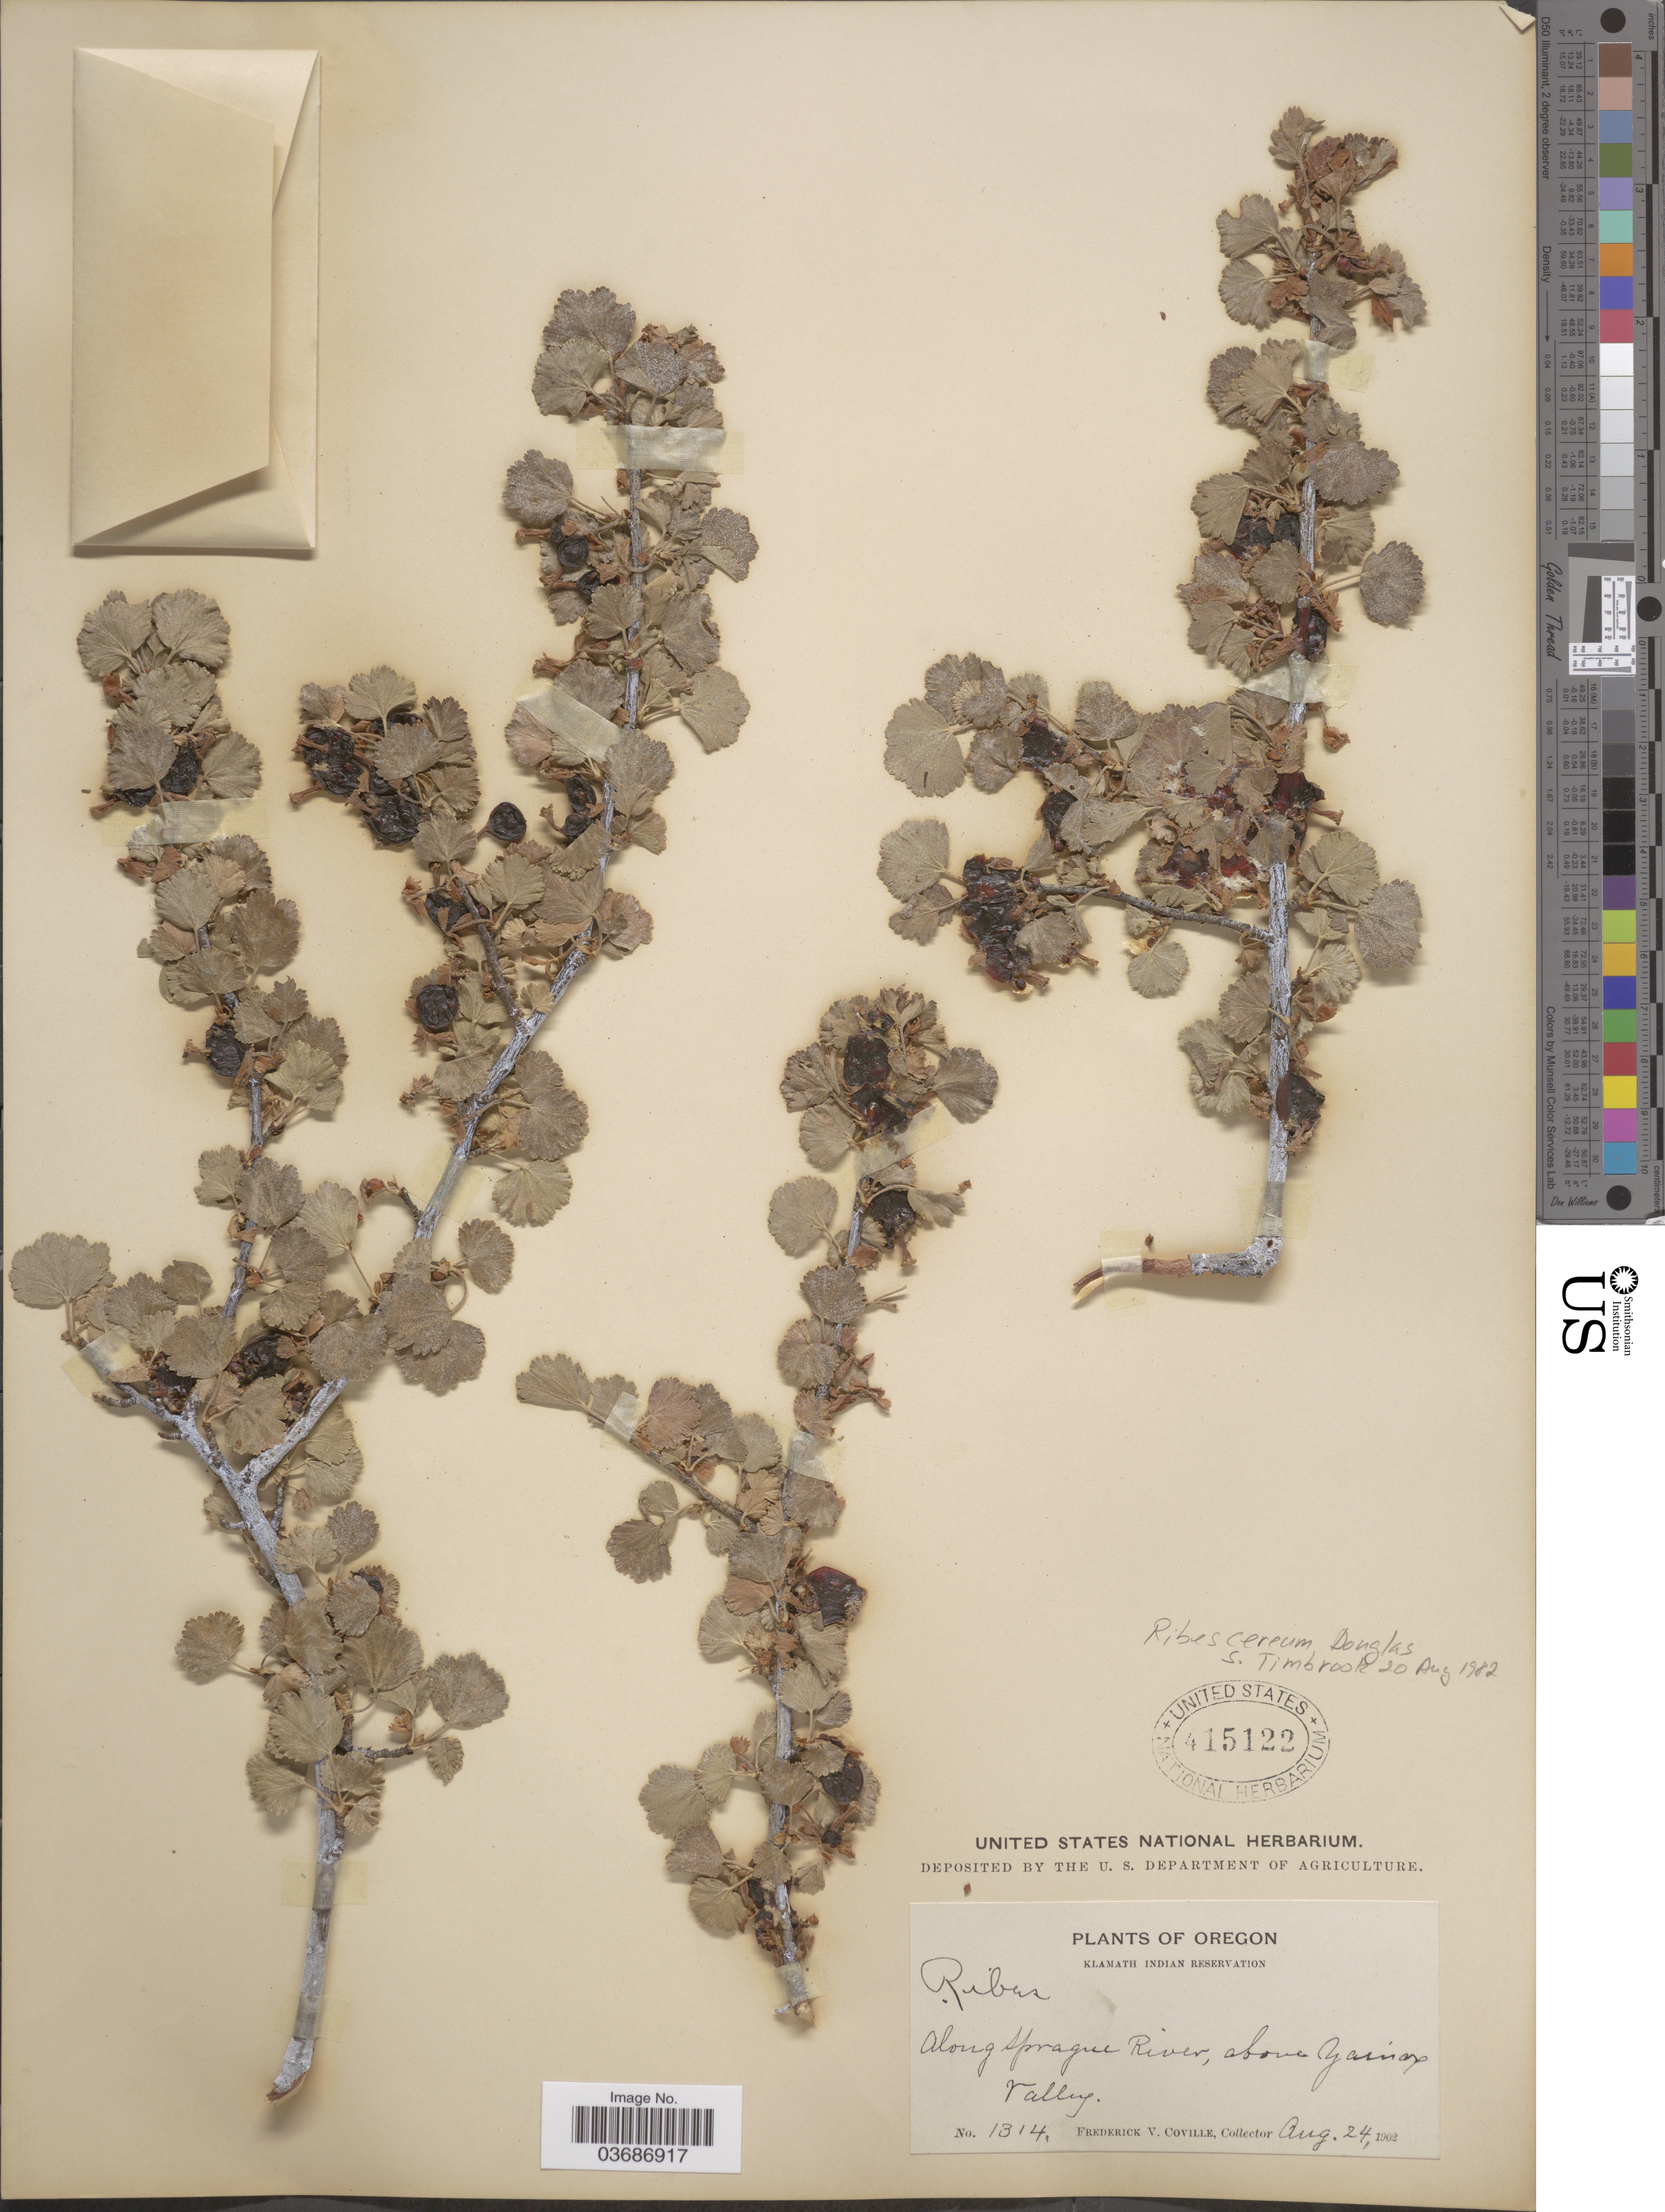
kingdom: Plantae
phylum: Tracheophyta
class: Magnoliopsida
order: Saxifragales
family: Grossulariaceae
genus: Ribes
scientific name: Ribes cereum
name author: Douglas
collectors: F. V. Coville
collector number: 1314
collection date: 1902-08-24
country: United States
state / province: Oregon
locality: Klamath Indian Reservation. Along Sprague River, above Yainax Valley.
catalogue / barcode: US 415122